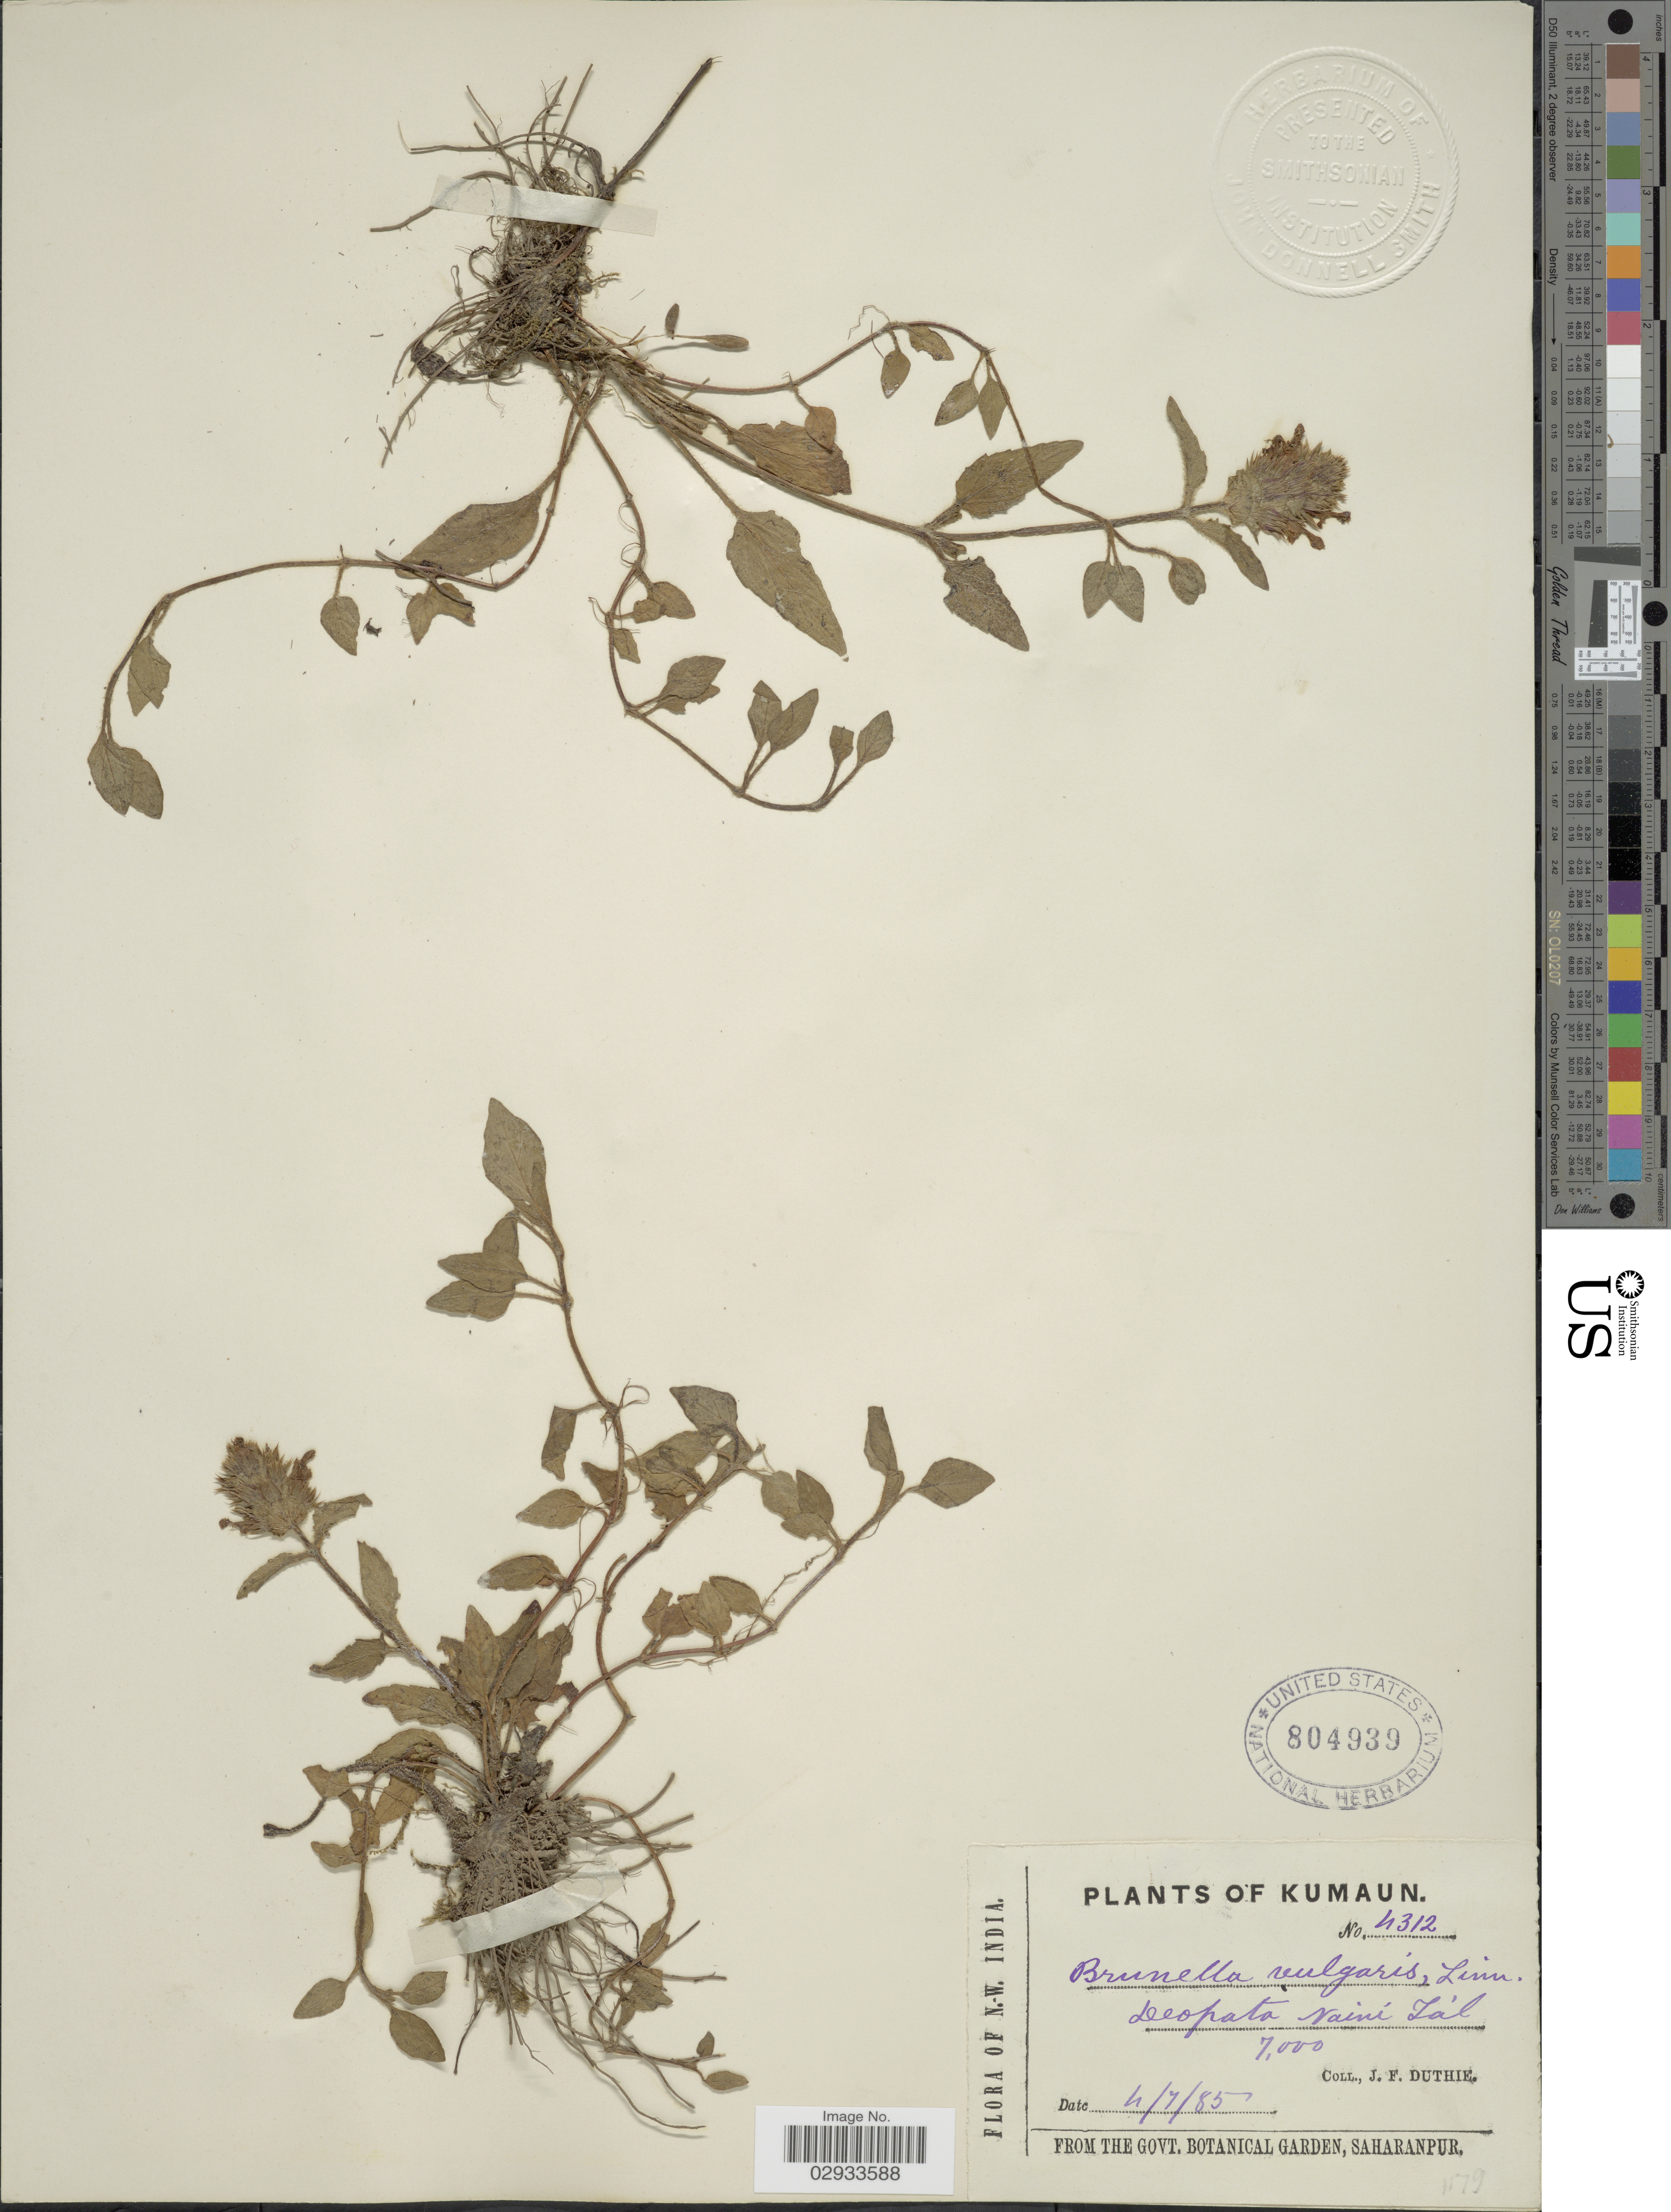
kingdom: Plantae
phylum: Tracheophyta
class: Magnoliopsida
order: Lamiales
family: Lamiaceae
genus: Prunella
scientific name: Prunella vulgaris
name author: L.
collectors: J. F. Duthie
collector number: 4312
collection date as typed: Transcribed d/m/y: 4/7/85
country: India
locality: Kumaun, Deopata, Naini Tal, N.W. India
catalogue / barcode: US 804939